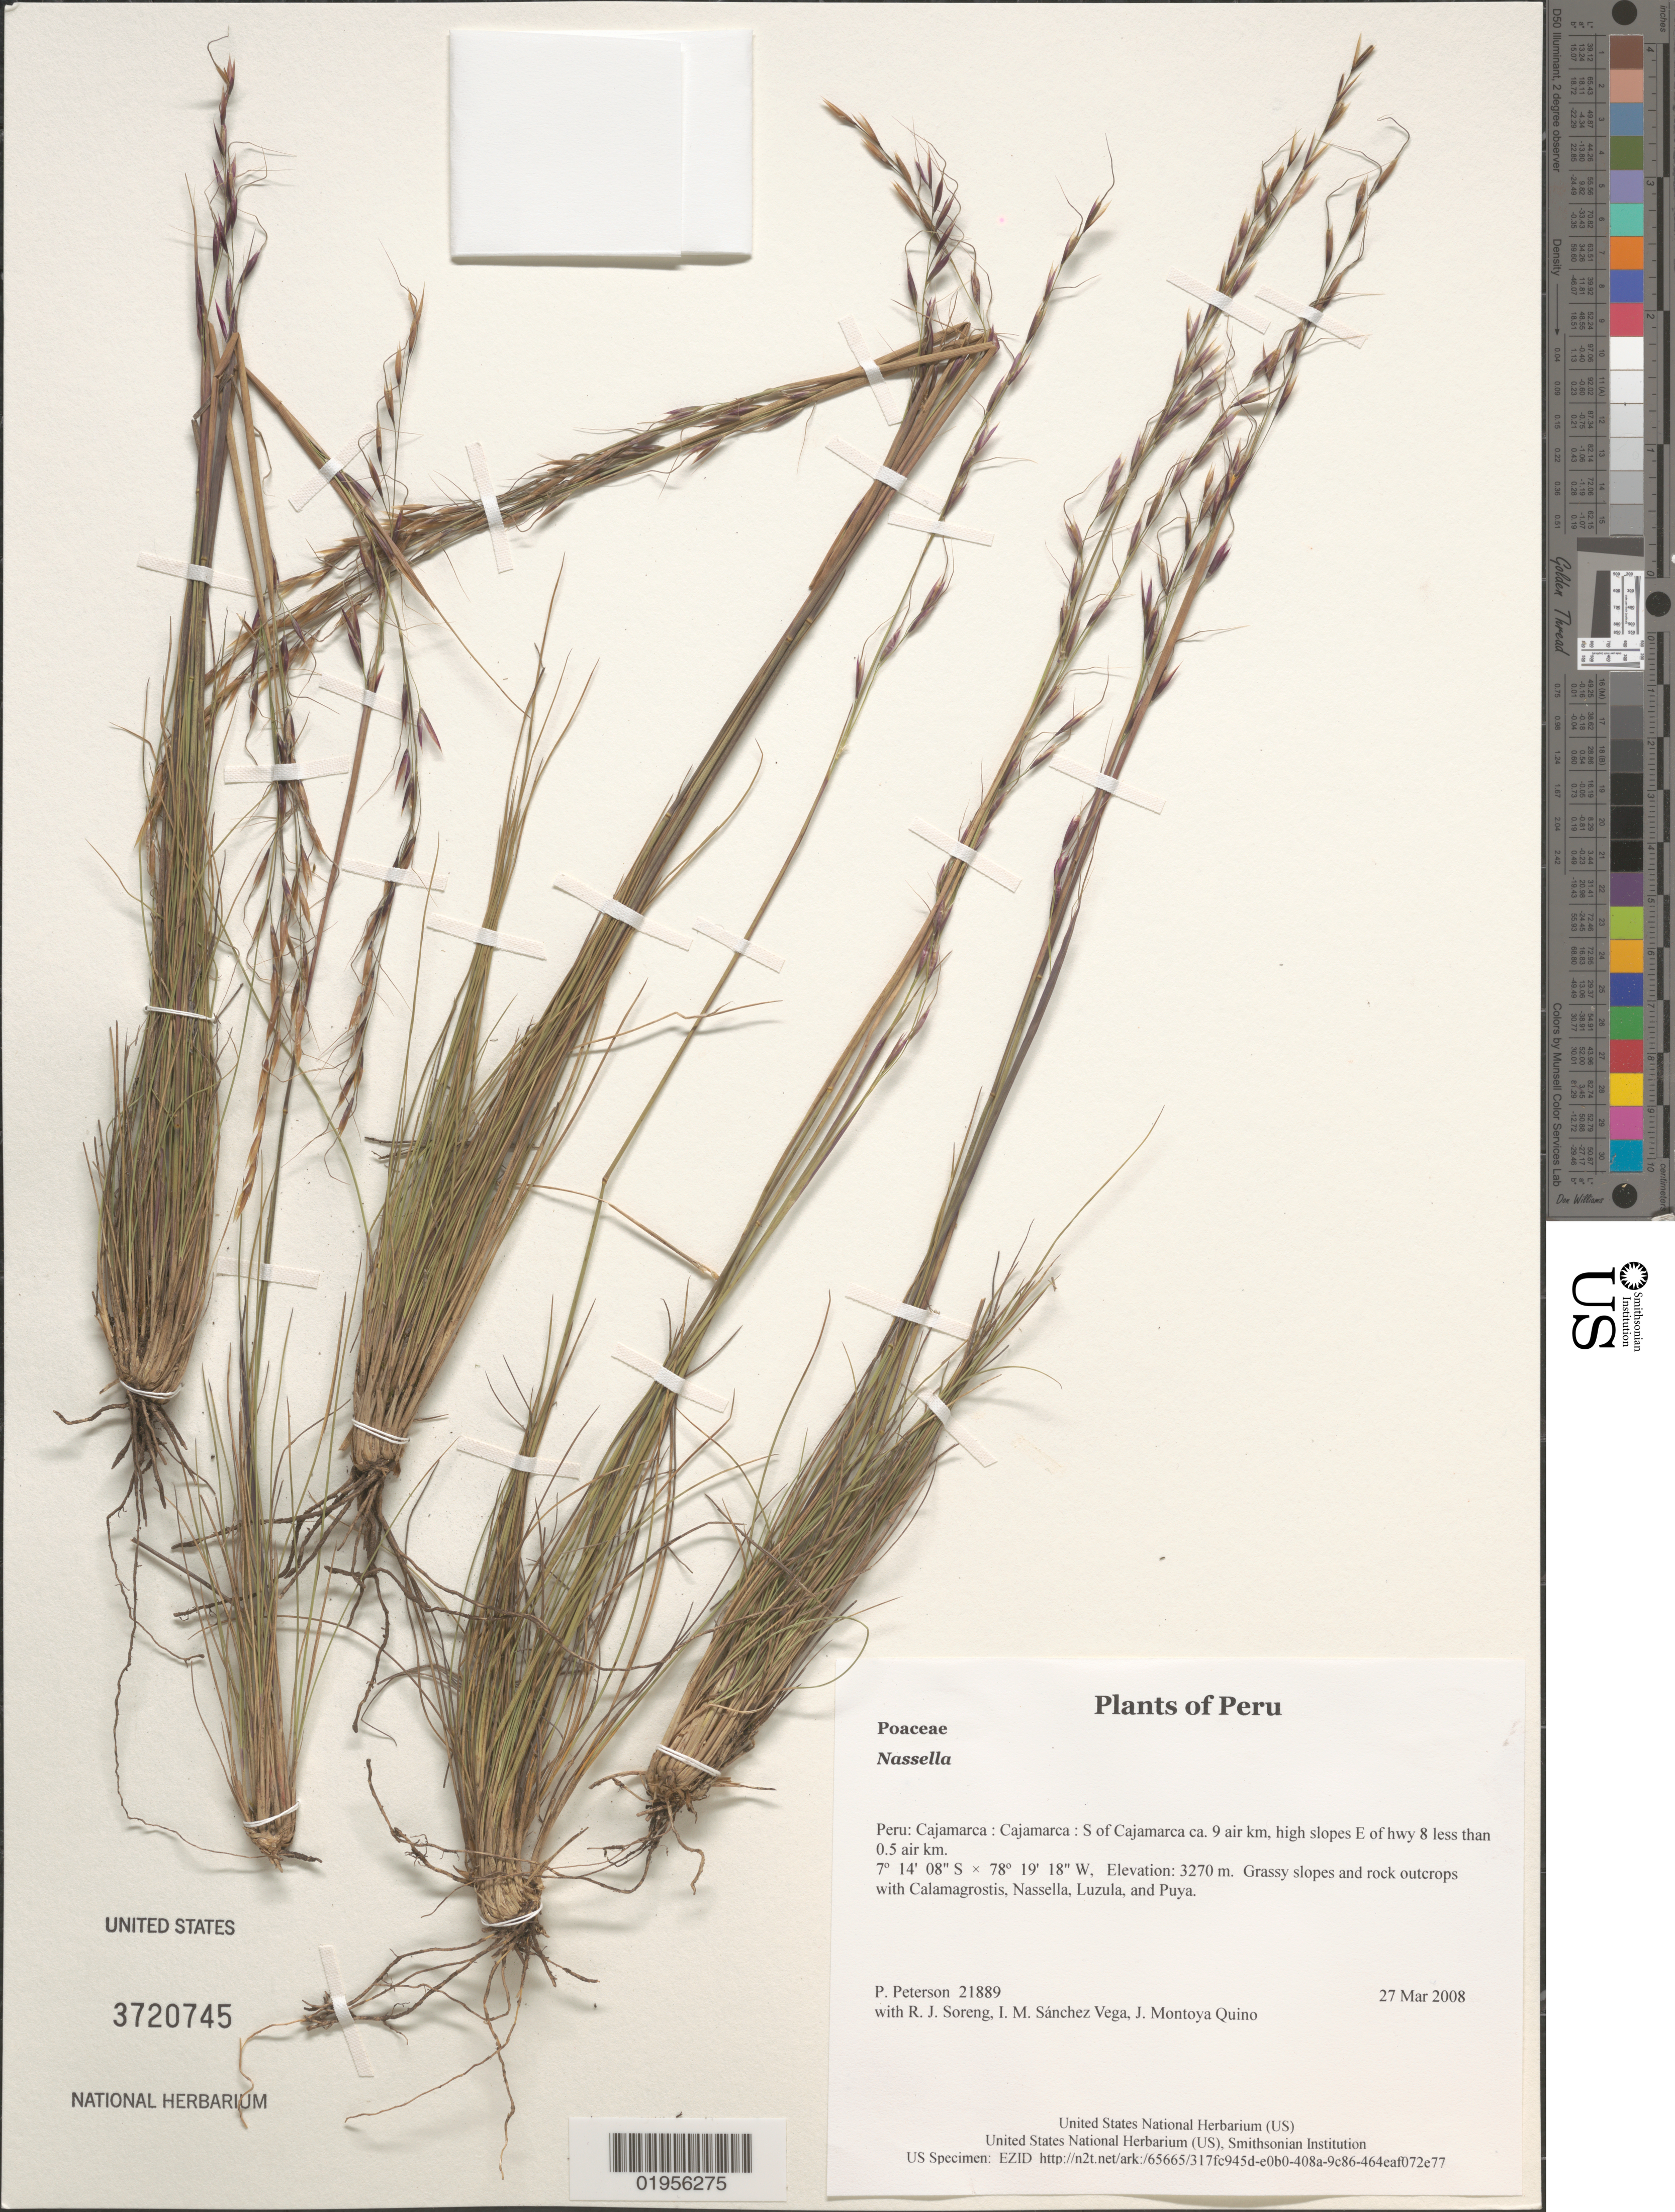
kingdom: Plantae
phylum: Tracheophyta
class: Liliopsida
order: Poales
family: Poaceae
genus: Nassella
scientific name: Nassella sp.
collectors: P. M. Peterson, R. J. Soreng, I. M. Sánchez Vega & J. Montoya Quino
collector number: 21889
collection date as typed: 27 Mar 2008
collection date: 2008-03-27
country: Peru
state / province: Cajamarca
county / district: Cajamarca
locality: S of Cajamarca ca. 9 air km, high slopes E of hwy 8 less than 0.5 air km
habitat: Grassy slopes and rock outcrops with Calamagrostis, Nassella, Luzula, and Puya.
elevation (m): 3270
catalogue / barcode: US 3720745